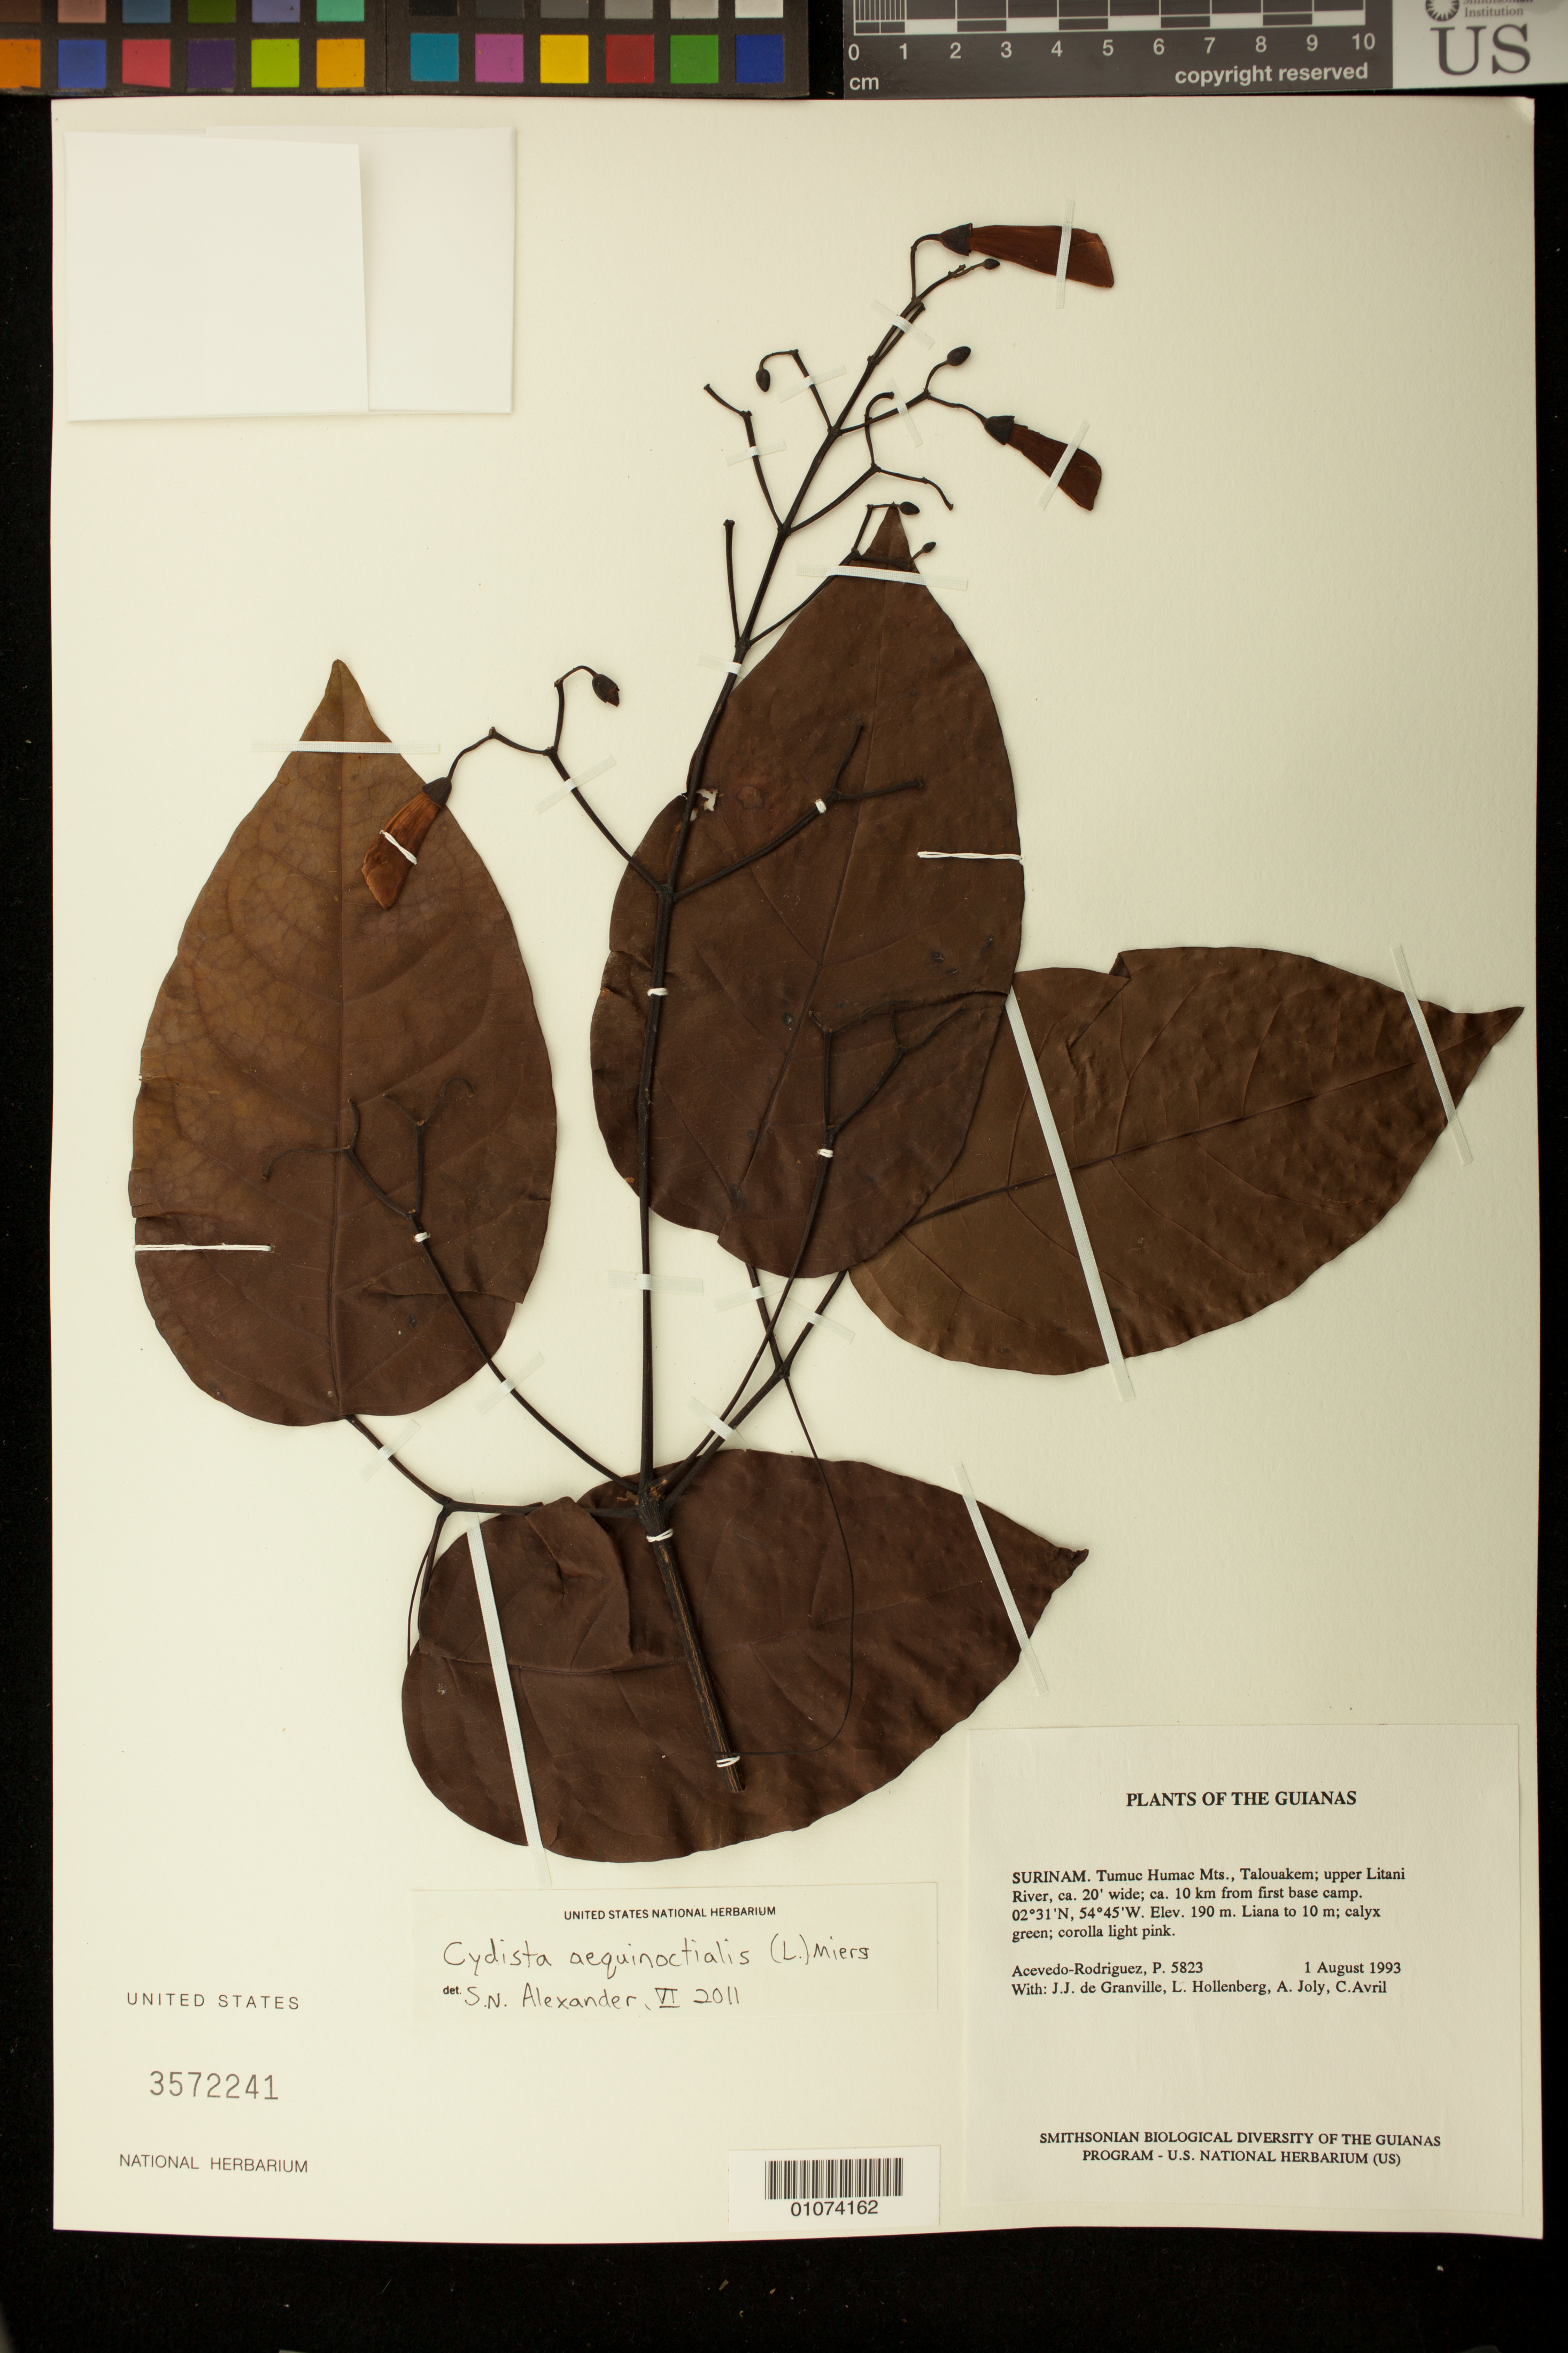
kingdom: Plantae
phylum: Tracheophyta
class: Magnoliopsida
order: Lamiales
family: Bignoniaceae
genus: Bignonia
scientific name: Bignonia aequinoctialis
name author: L.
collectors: P. Acevedo-Rodr., J.-J. de Granville, A. Joly, A. Boyer & L. Hollenberg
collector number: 5823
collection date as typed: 01 Aug 1993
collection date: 1993-08-01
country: Suriname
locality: Tumuc Humac Mts., Talouakem; upper Litani River, ca. 20' wide; ca. 10 km from first base camp.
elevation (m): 190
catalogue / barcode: US 3572241